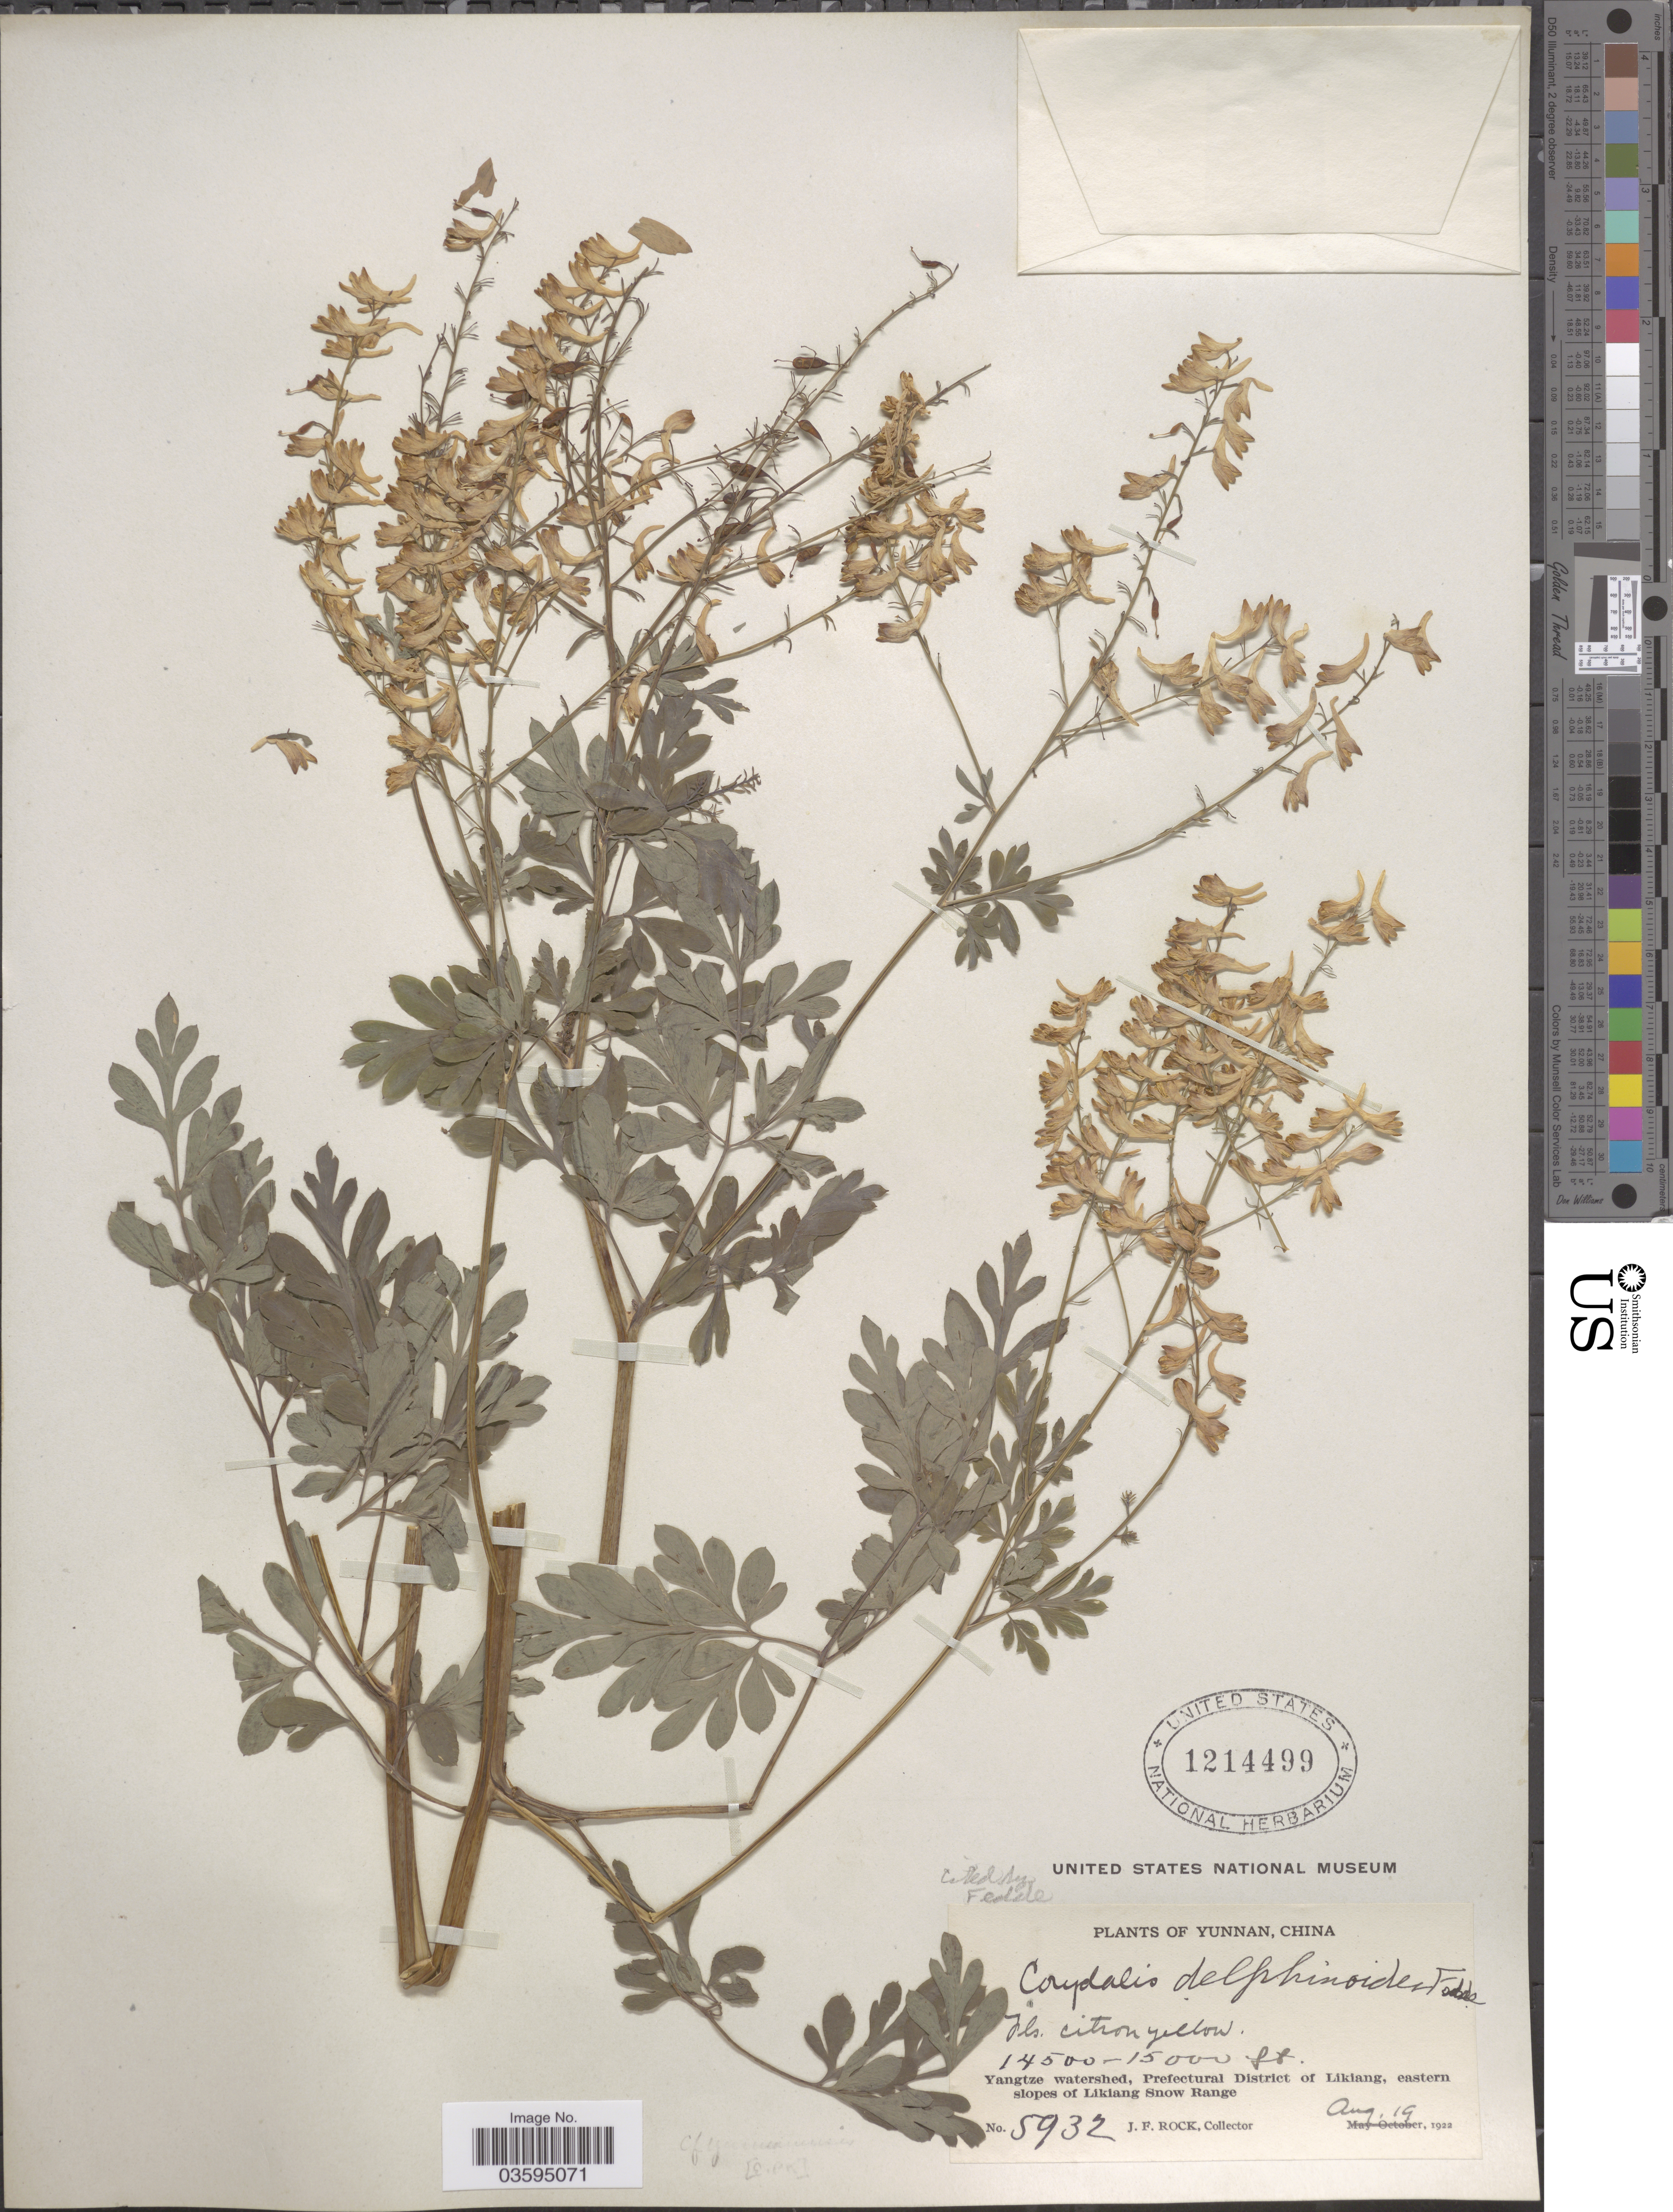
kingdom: Plantae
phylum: Tracheophyta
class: Magnoliopsida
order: Ranunculales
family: Papaveraceae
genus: Corydalis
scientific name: Corydalis delphinioides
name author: Fedde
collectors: J. Rock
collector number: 5932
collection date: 1922-08-19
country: China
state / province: Yunnan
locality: Yangtze watershed, Prefectural District of Likiang, eastern slopes of Likiang Snow Range.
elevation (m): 4420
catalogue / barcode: US 1214499